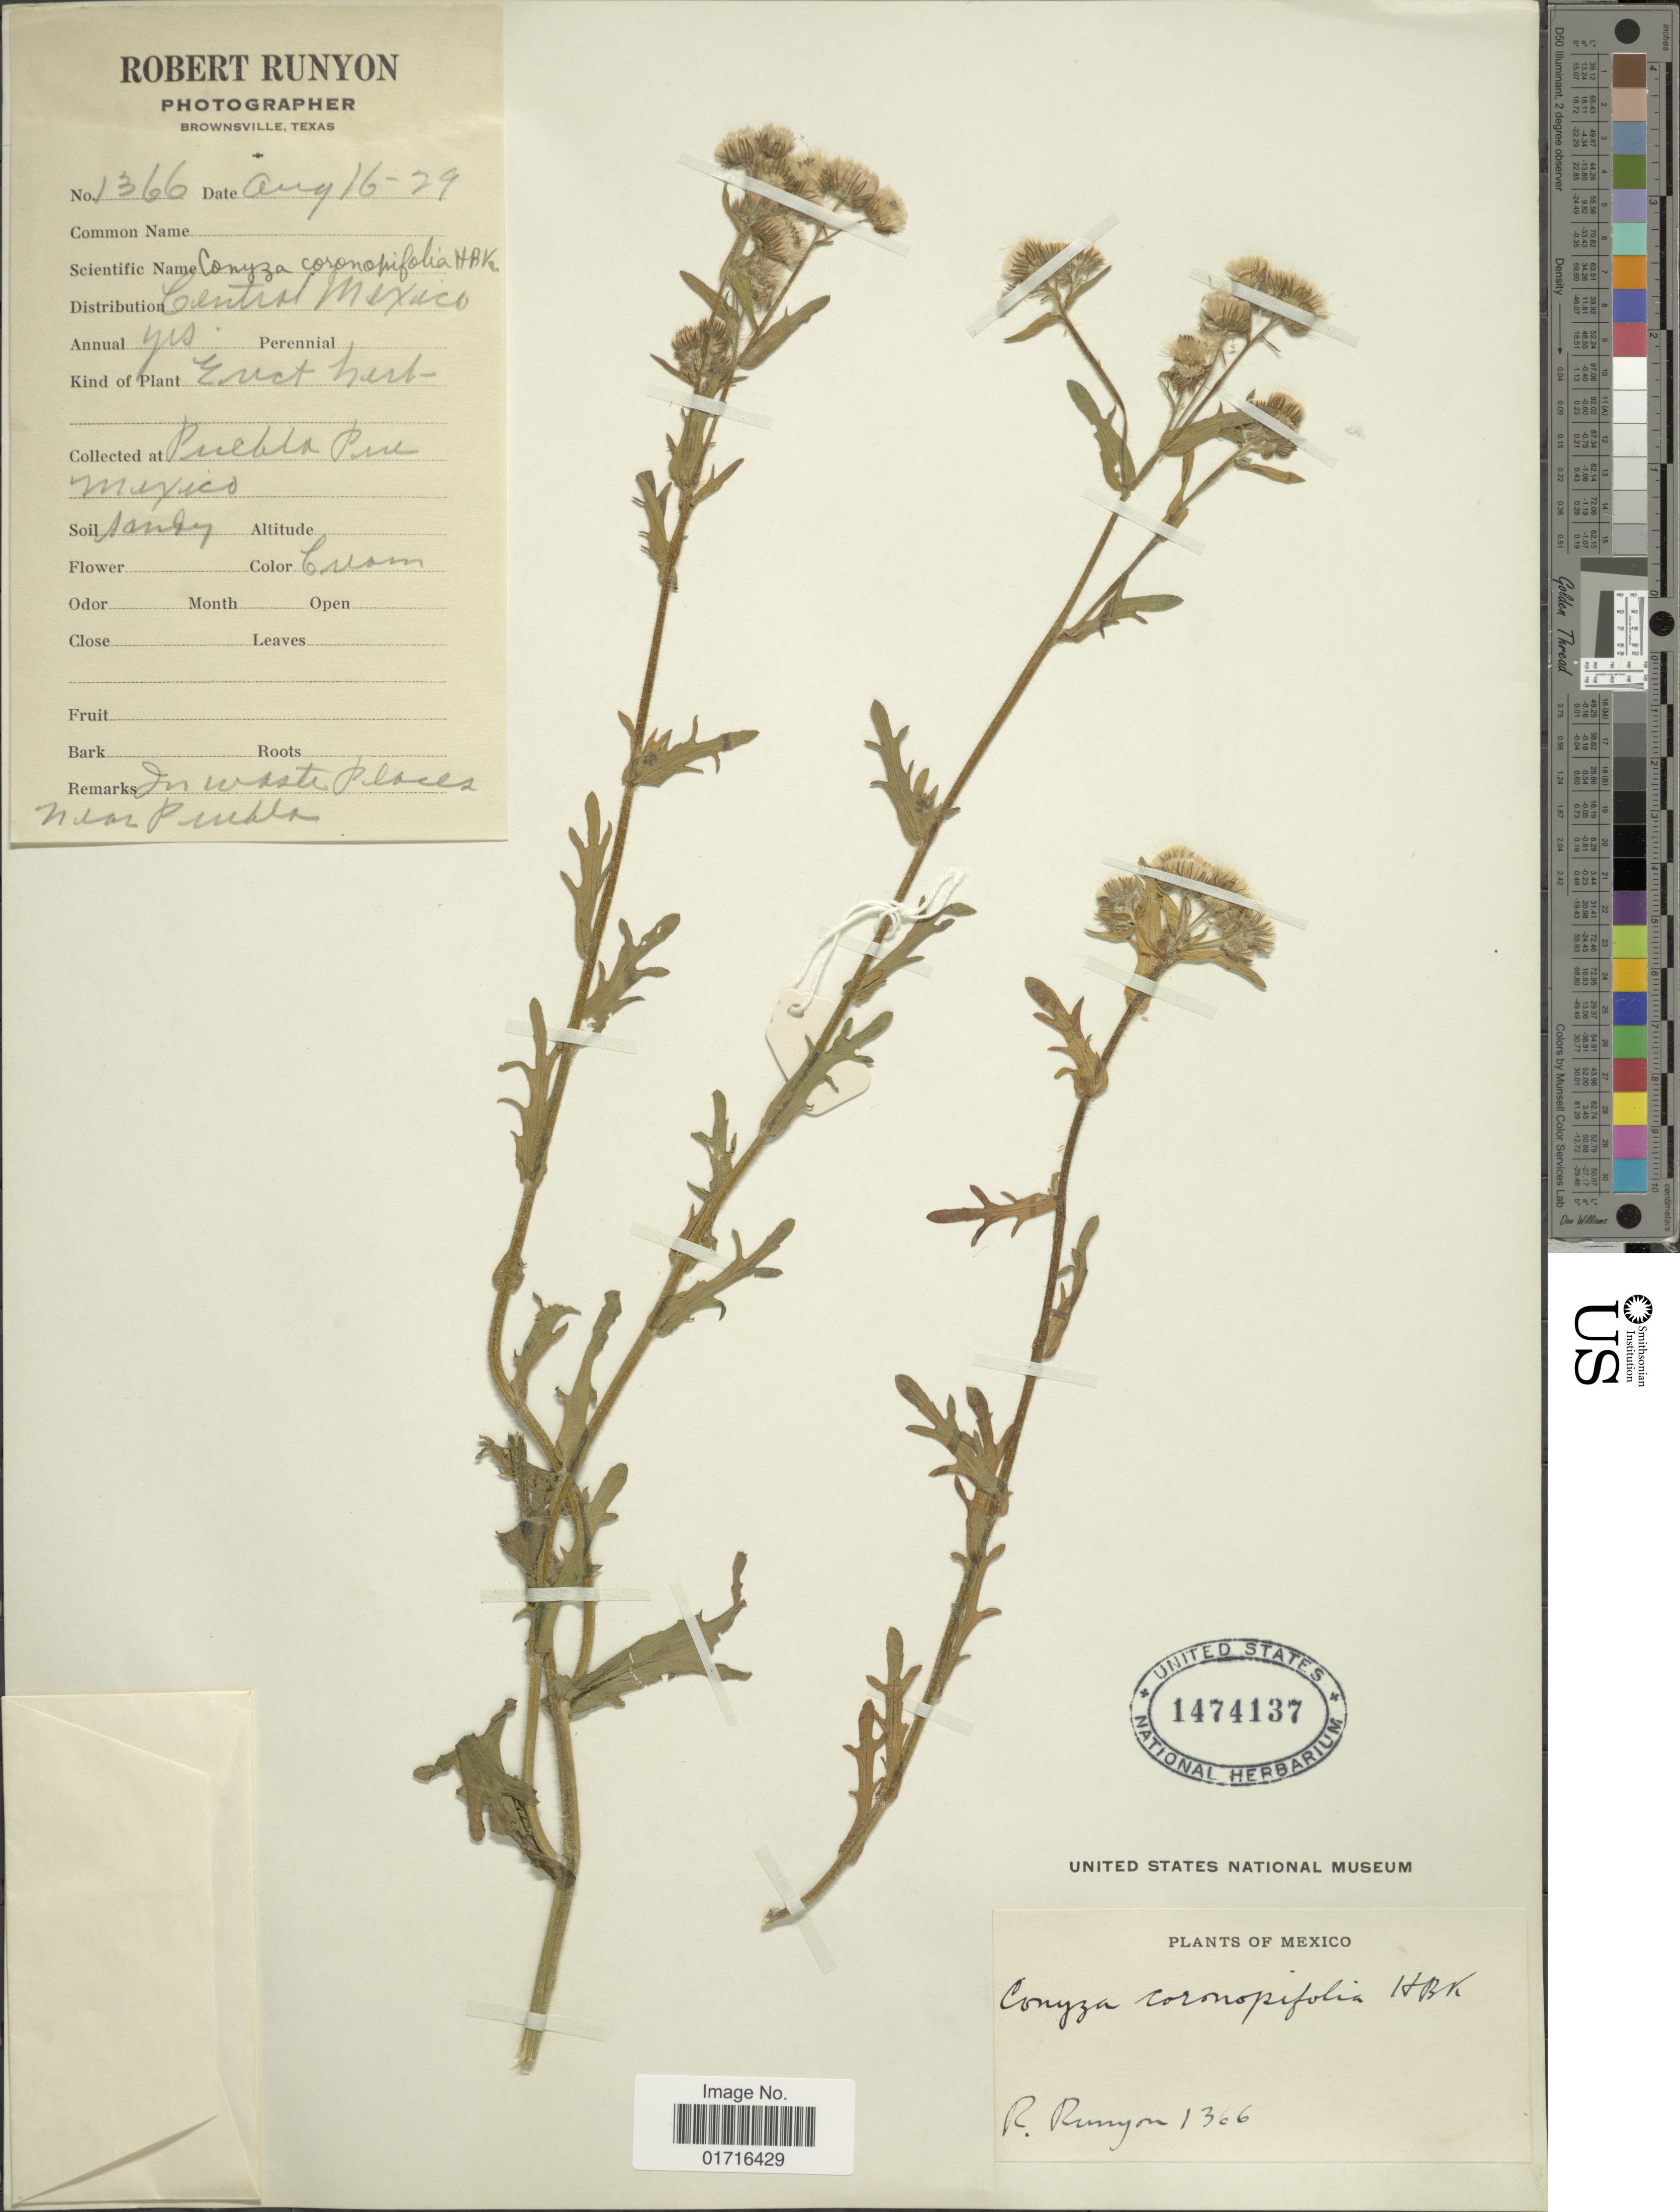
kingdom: Plantae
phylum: Tracheophyta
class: Magnoliopsida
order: Asterales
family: Asteraceae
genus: Conyza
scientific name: Conyza coronopifolia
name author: Kunth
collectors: R. Runyon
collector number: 1366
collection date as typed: Transcribed d/m/y: 16/8/29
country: Mexico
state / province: Puebla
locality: Central Mexico, Pine Mexico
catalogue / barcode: US 1474137